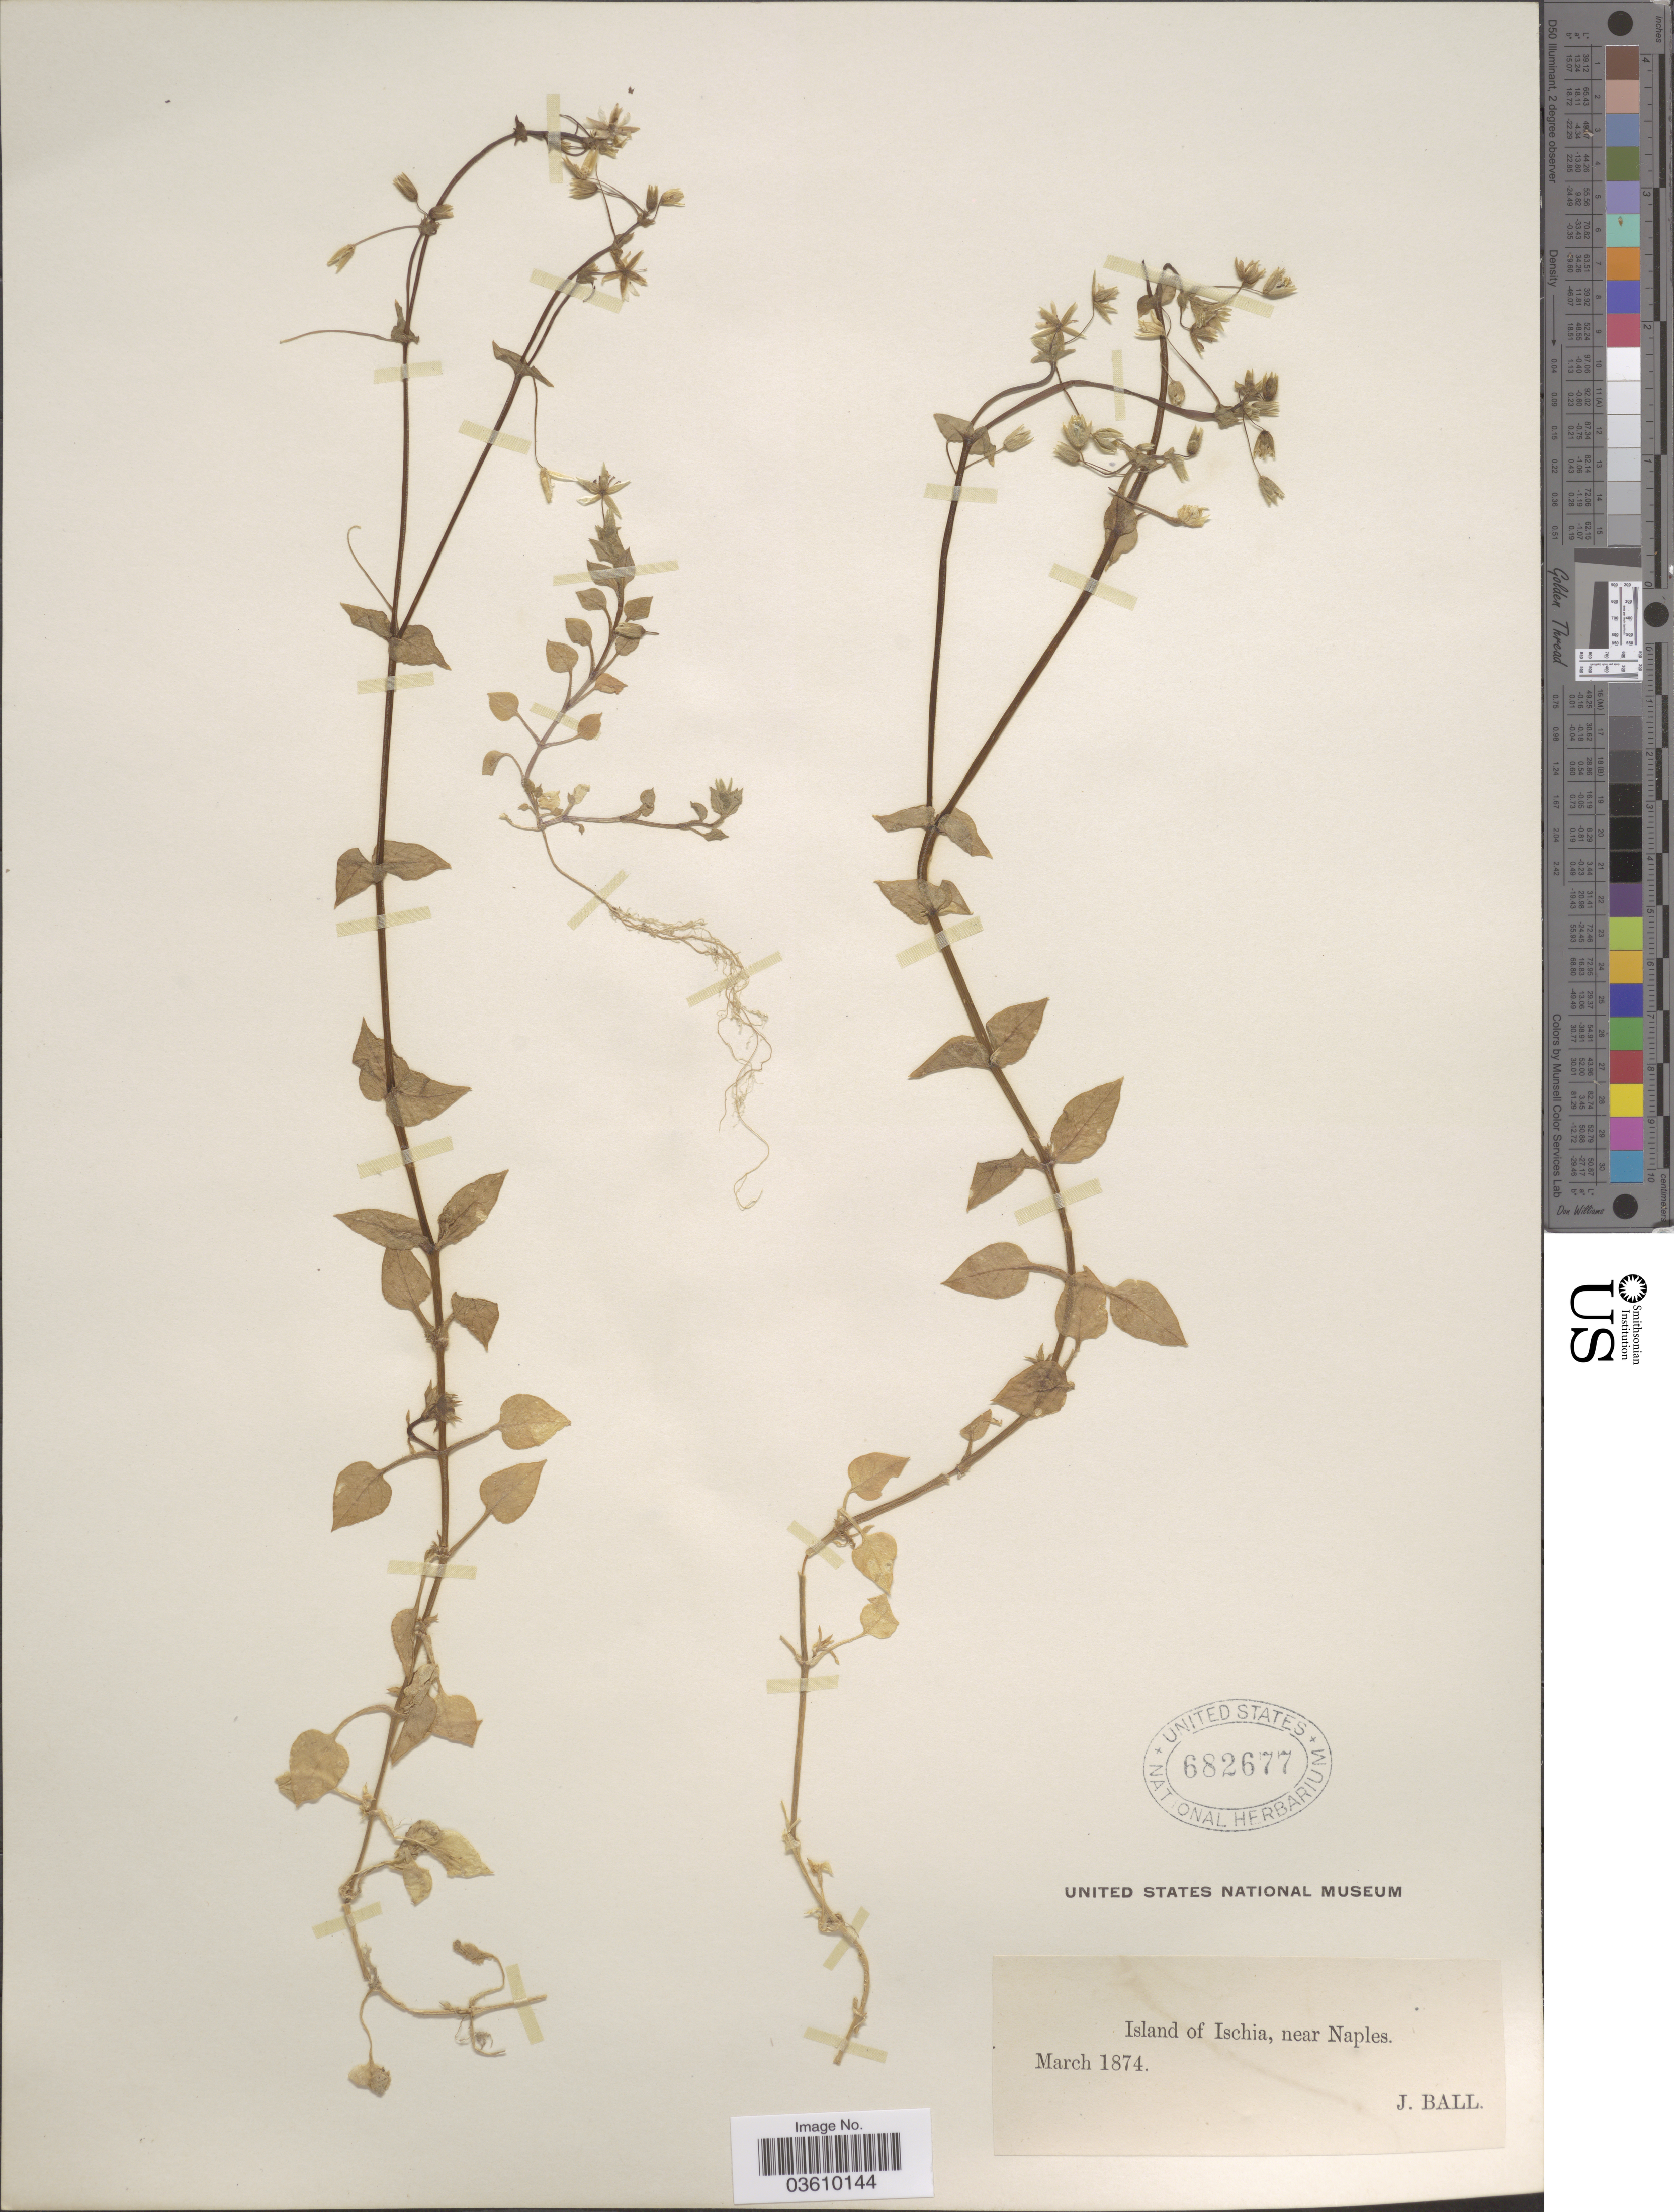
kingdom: Plantae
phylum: Tracheophyta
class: Magnoliopsida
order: Caryophyllales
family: Caryophyllaceae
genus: Stellaria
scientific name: Stellaria sp.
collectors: J. Ball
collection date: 1874-03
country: Italy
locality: Island of Ischia, near Naples.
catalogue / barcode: US 682677